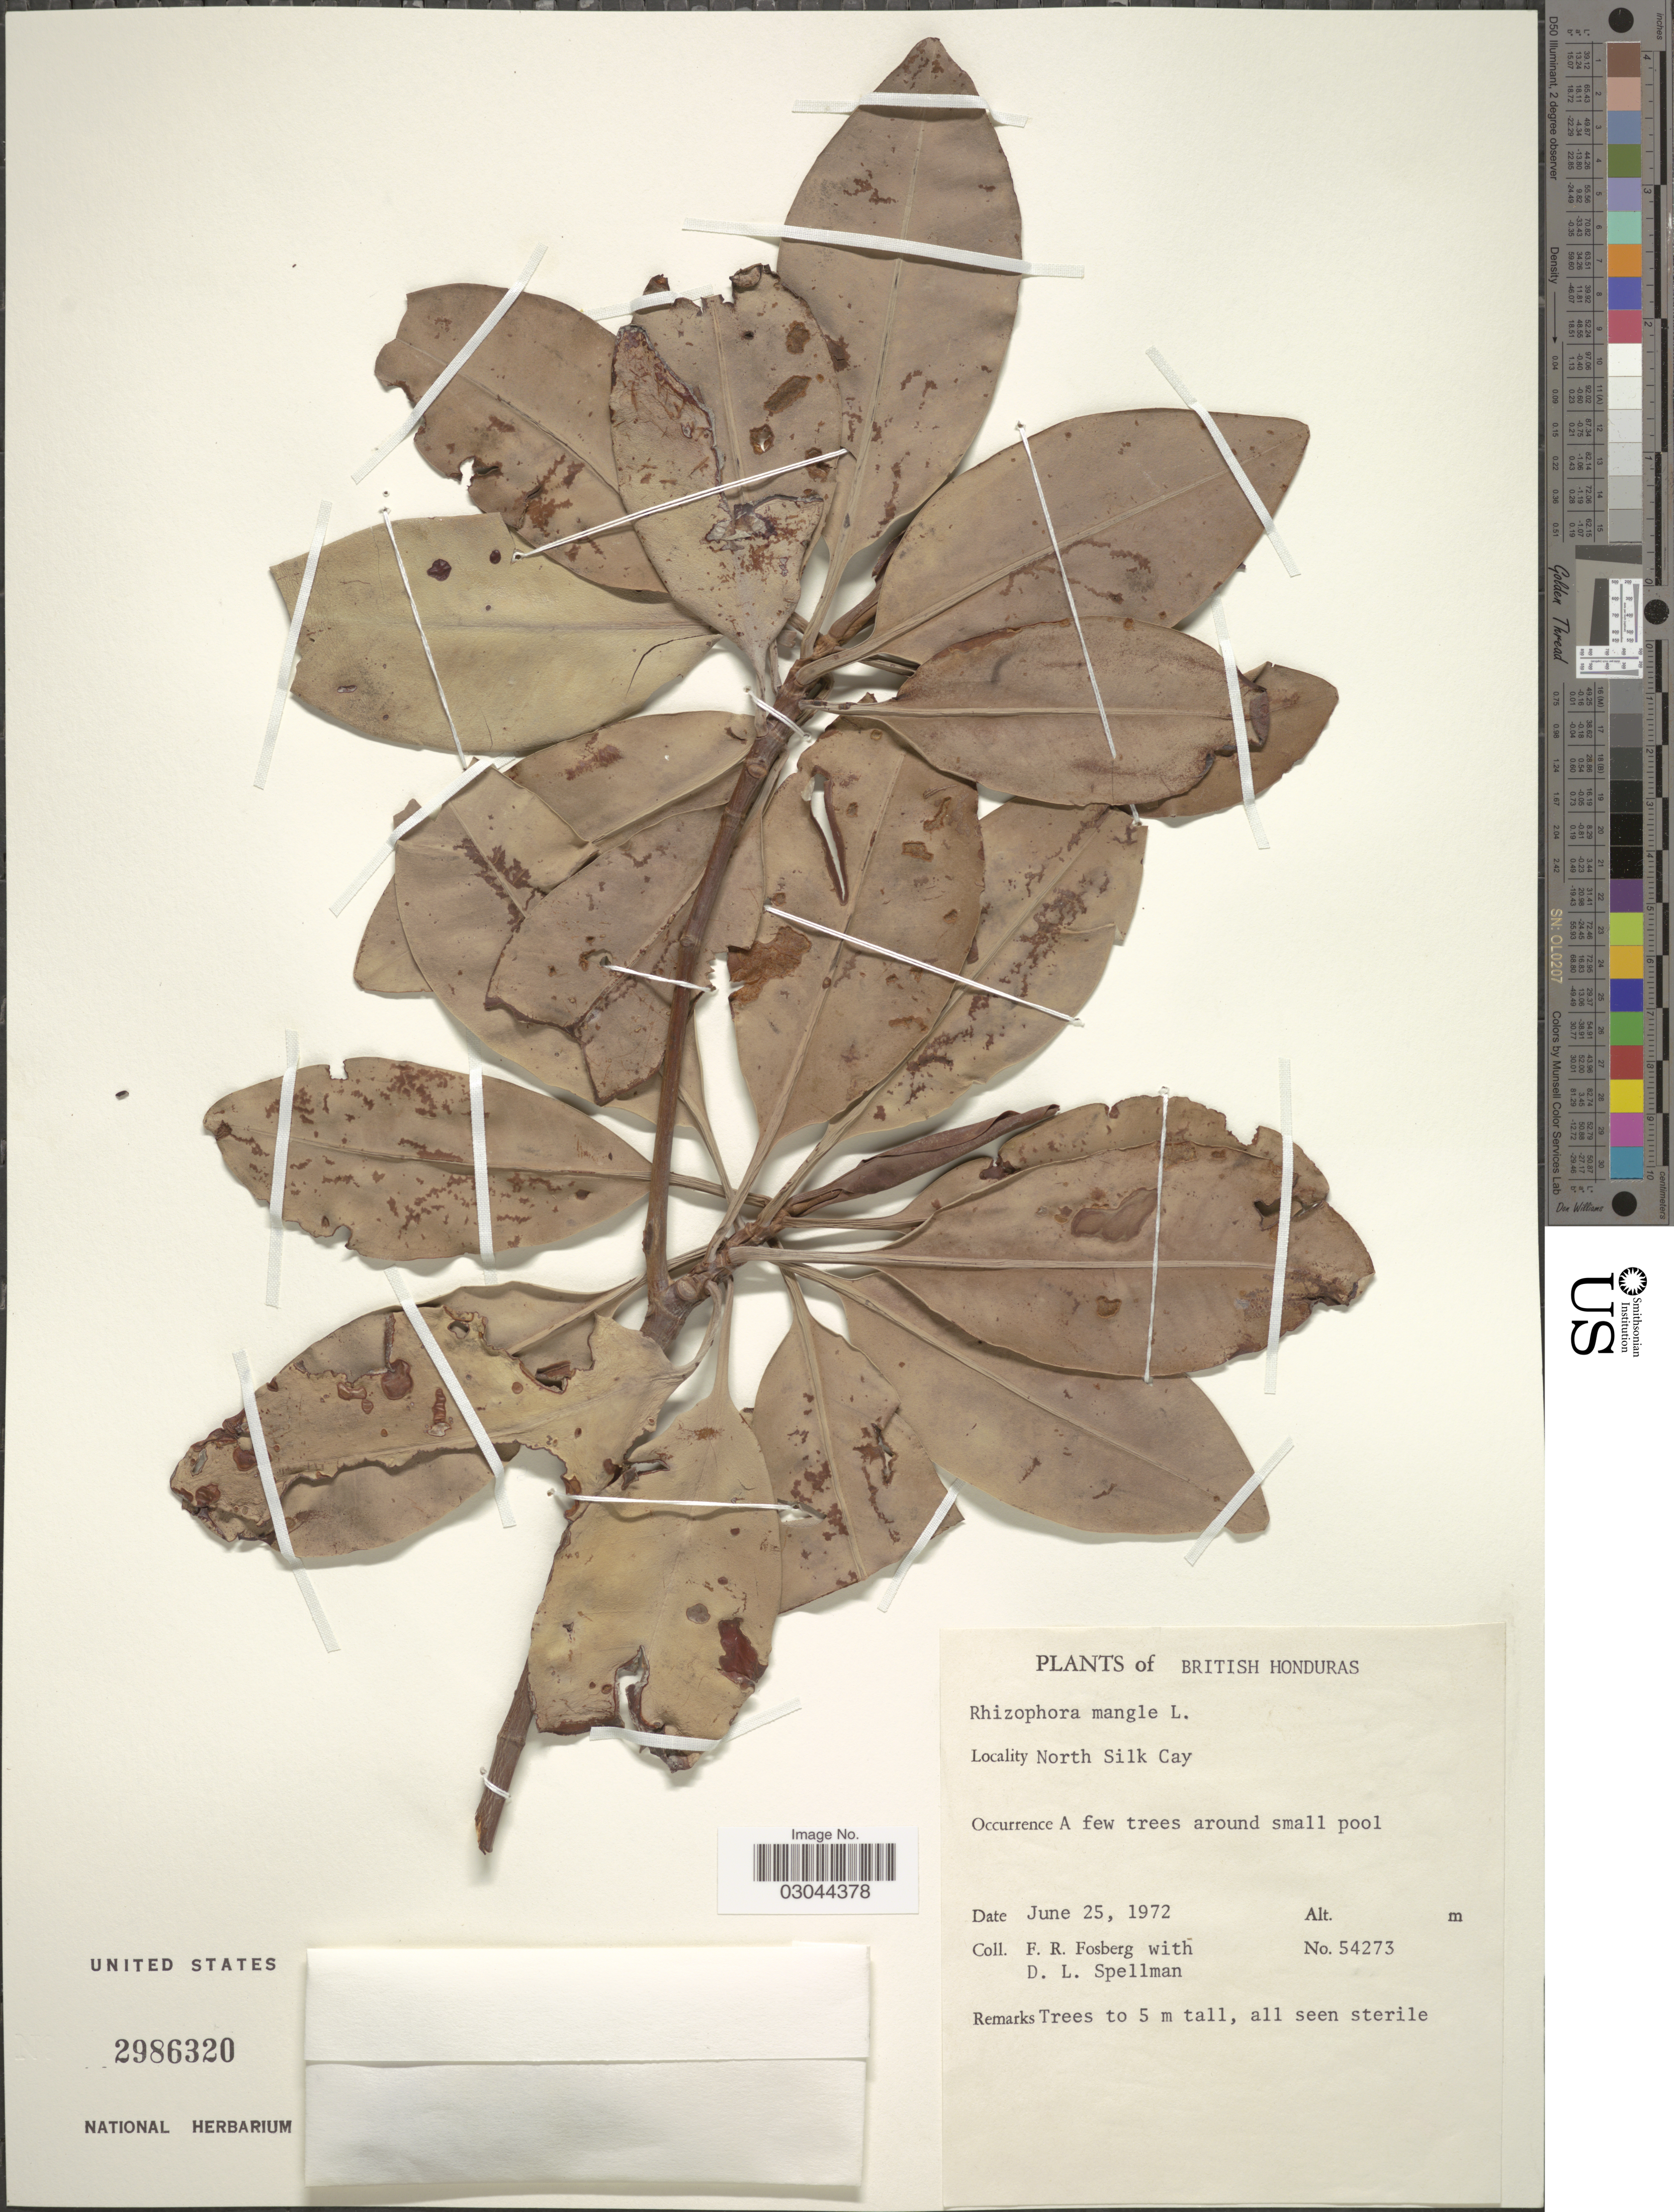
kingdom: Plantae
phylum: Tracheophyta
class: Magnoliopsida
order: Malpighiales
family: Rhizophoraceae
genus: Rhizophora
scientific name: Rhizophora mangle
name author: L.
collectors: F. R. Fosberg & D. L. Spellman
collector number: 54273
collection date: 1972-06-25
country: Belize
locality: British Honduras. North Silk Cay.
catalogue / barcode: US 2986320